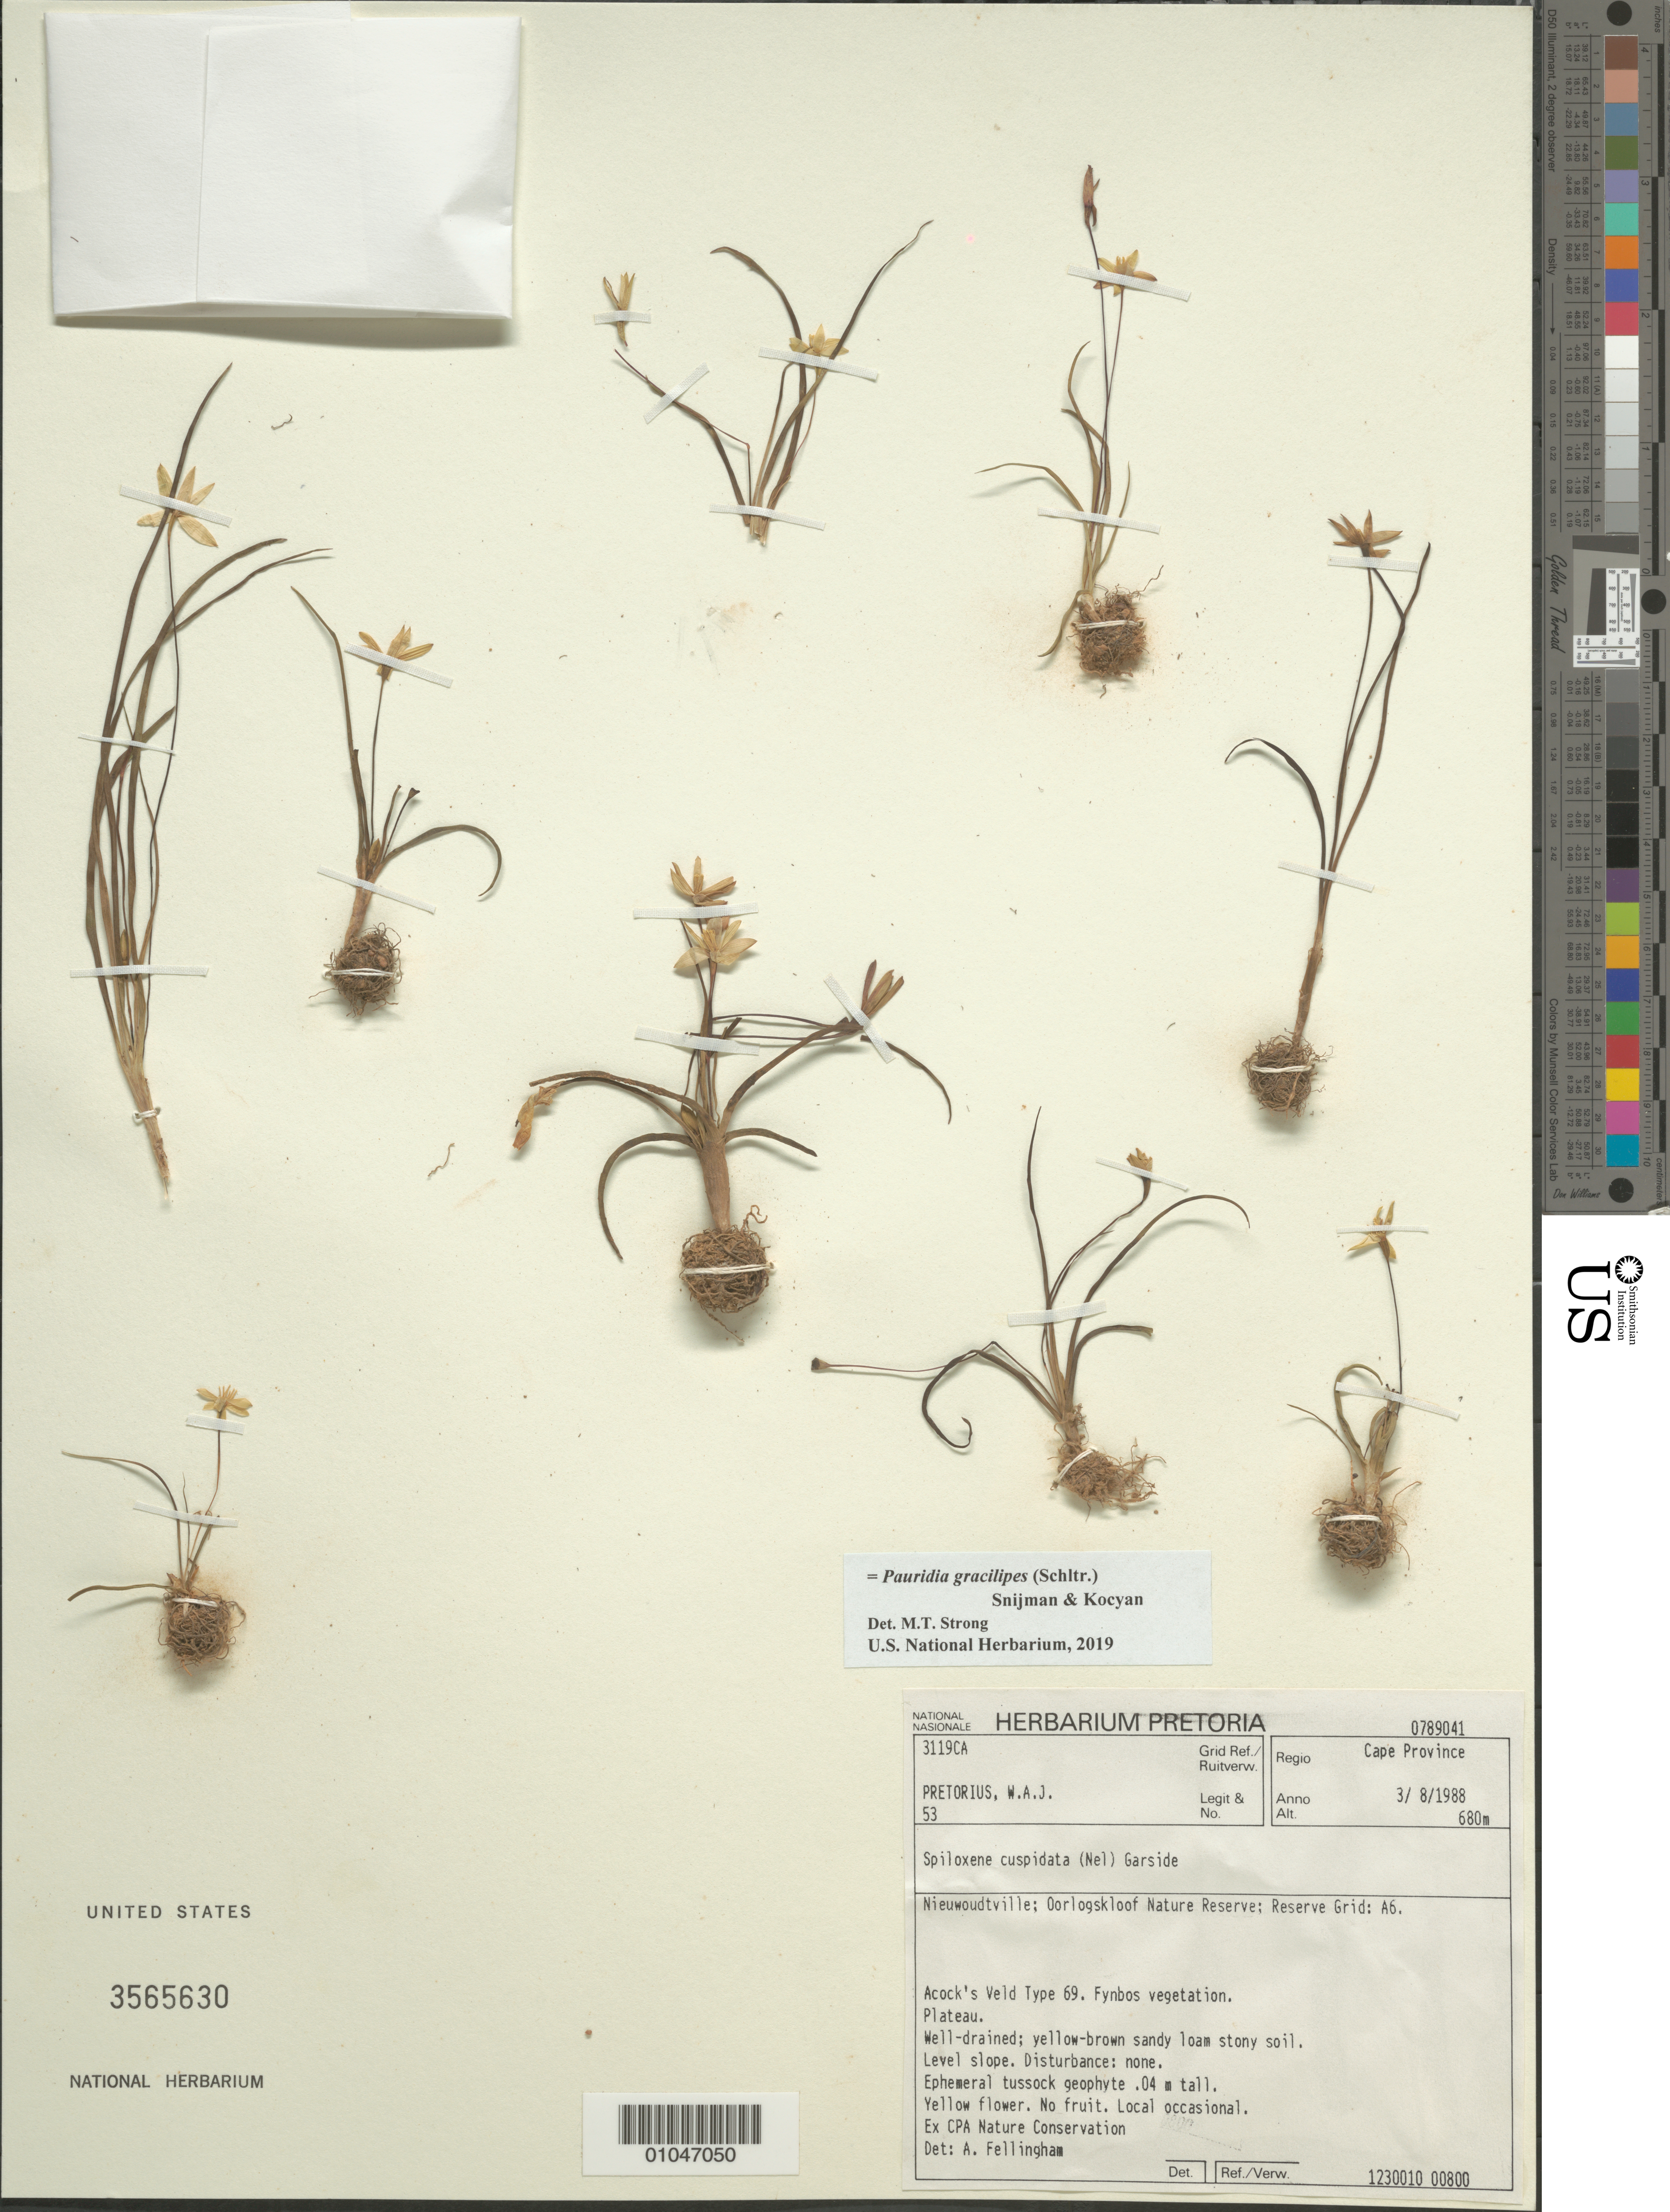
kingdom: Plantae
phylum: Tracheophyta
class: Liliopsida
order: Asparagales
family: Hypoxidaceae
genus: Pauridia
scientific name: Pauridia gracilipes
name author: (Schltr.) Snijman & Kocyan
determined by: Strong, Mark T., (BOT), Smithsonian Institution - National Museum of Natural History (UNITED STATES)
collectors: W. Pretorius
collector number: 53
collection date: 1988-03-08 or 1988-08-03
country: South Africa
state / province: Northern Cape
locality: Nieuwoudtville; Oorlogskloof Nature Preserve; Reserve Grid; A6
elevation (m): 680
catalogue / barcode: US 3565630